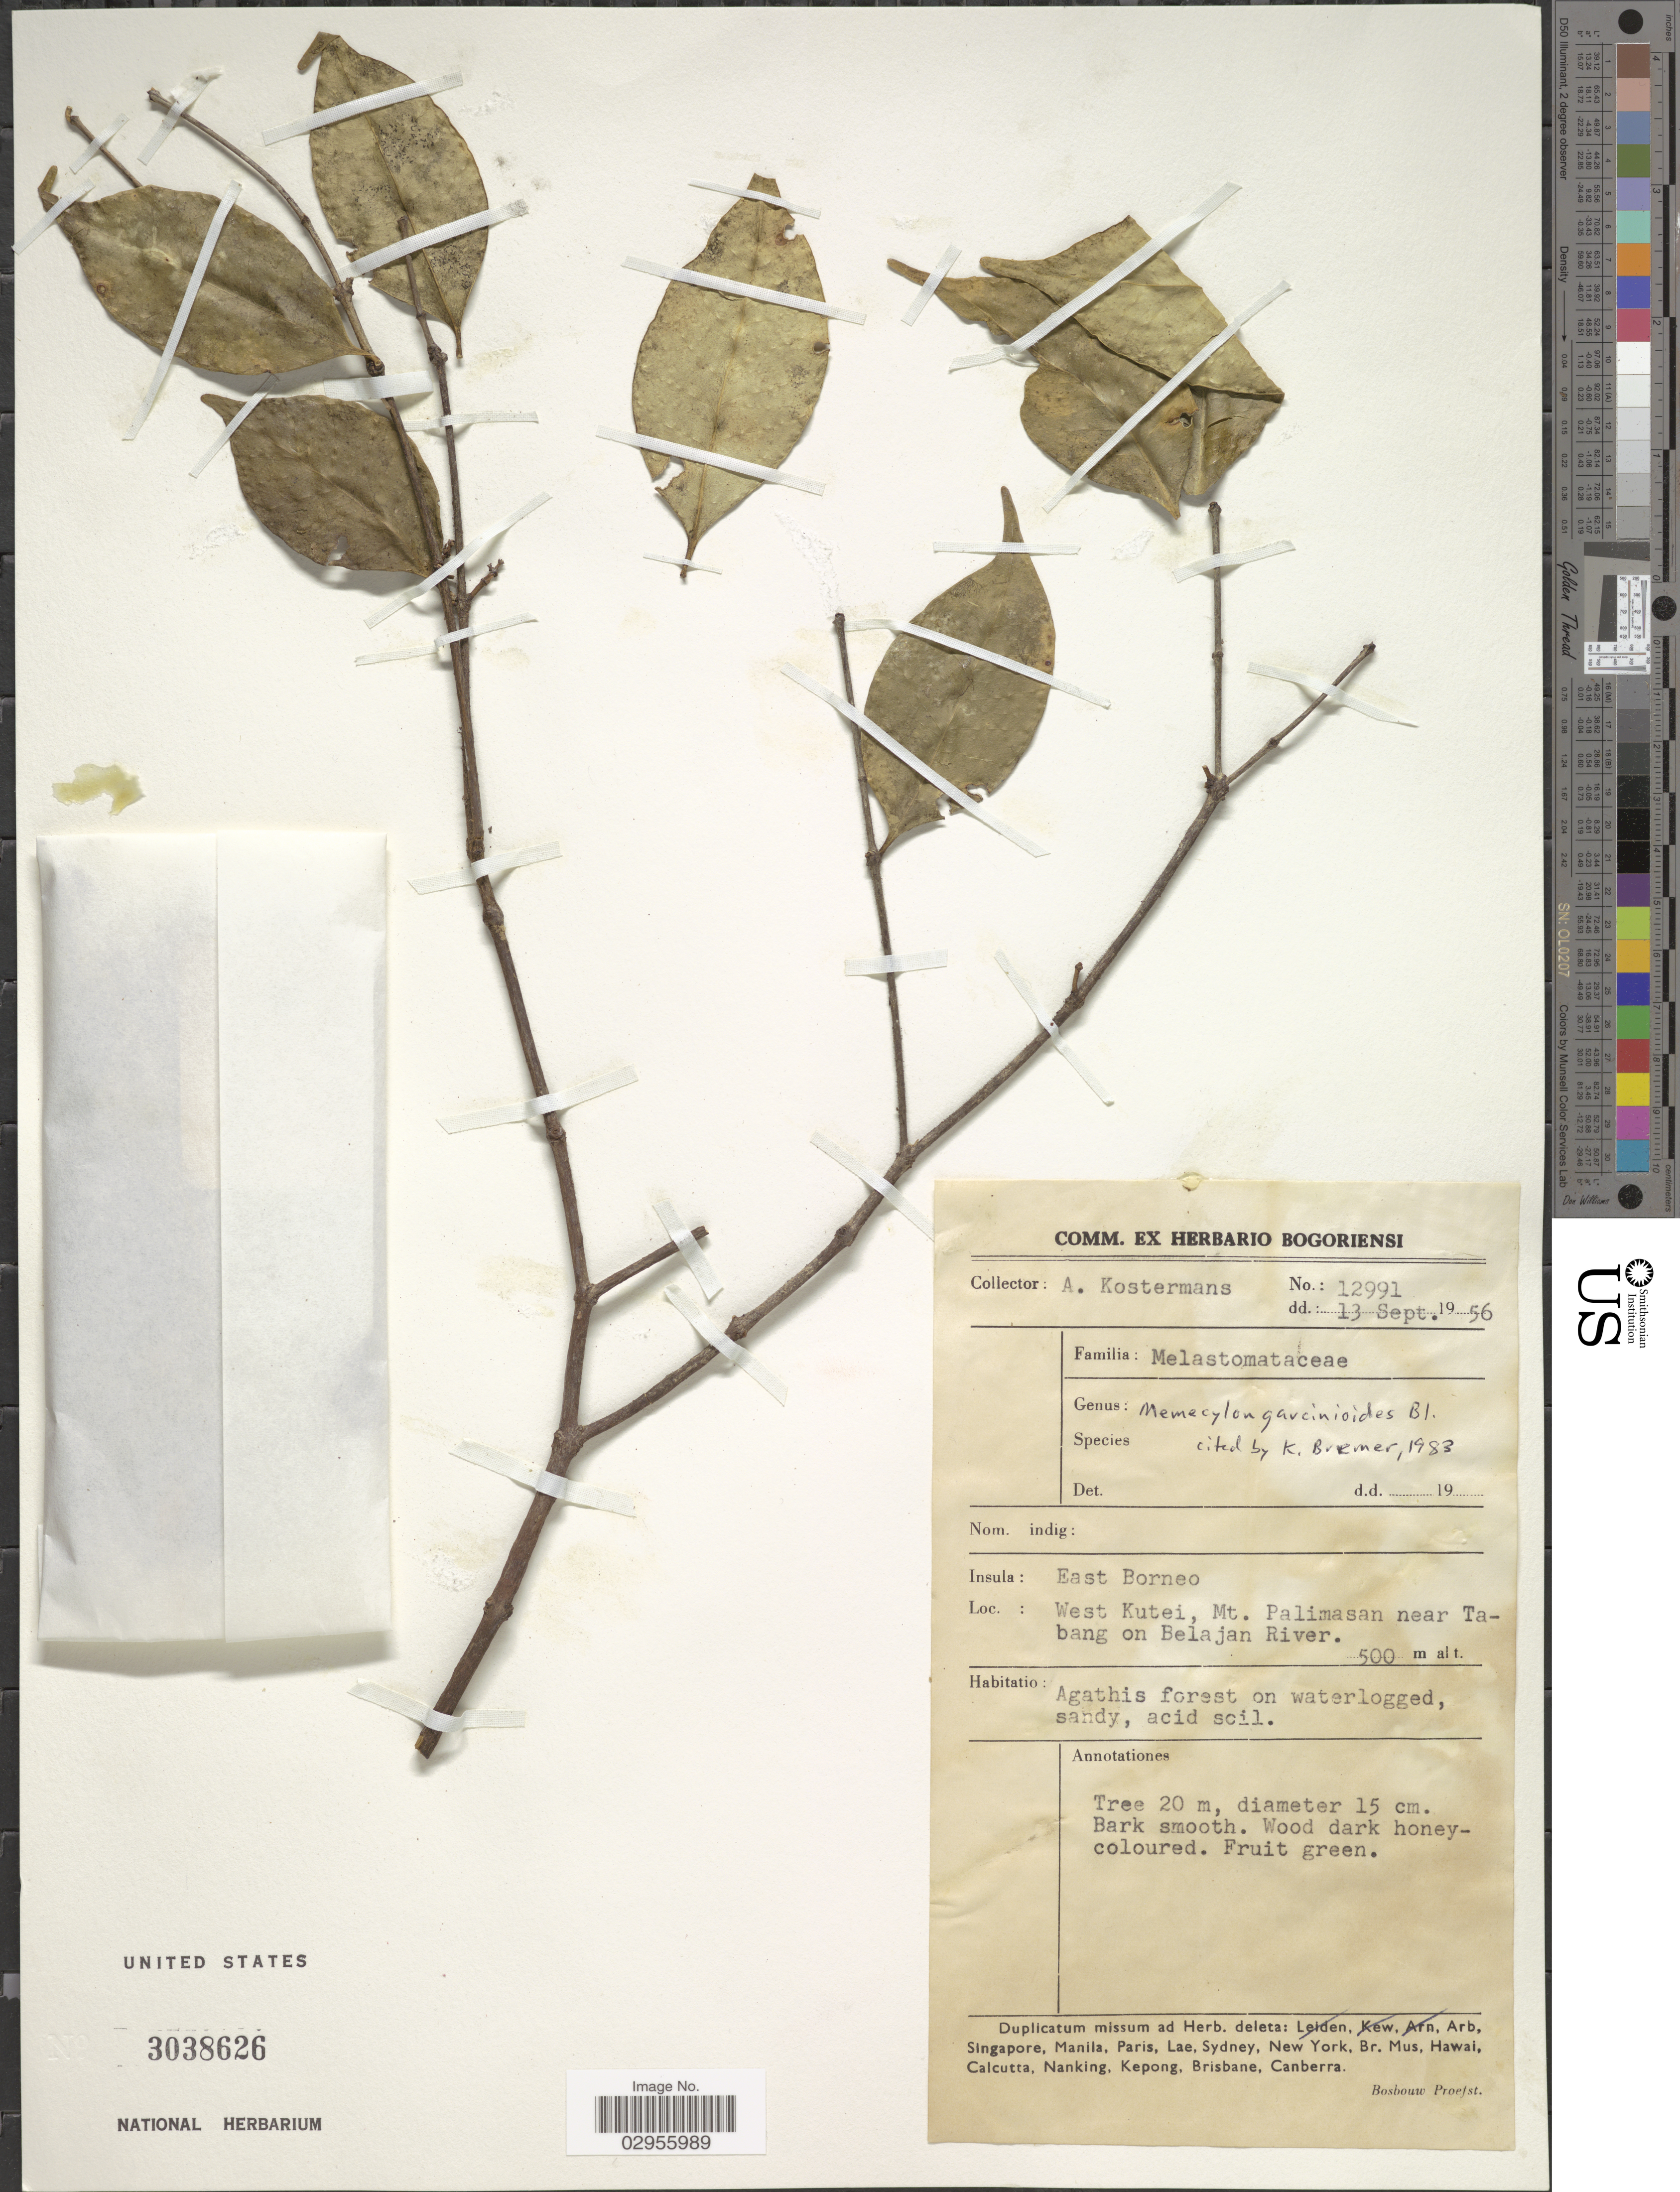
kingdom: Plantae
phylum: Tracheophyta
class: Magnoliopsida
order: Myrtales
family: Melastomataceae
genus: Memecylon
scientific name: Memecylon garcinioides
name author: Blume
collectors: A. J. G. Kostermans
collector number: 12991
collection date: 1956-09-13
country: Indonesia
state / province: Kalimantan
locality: Insula: East Borneo. West Kutei, Mt. Palimasan near Tabang on Belajan River.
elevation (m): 500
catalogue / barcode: US 3038626